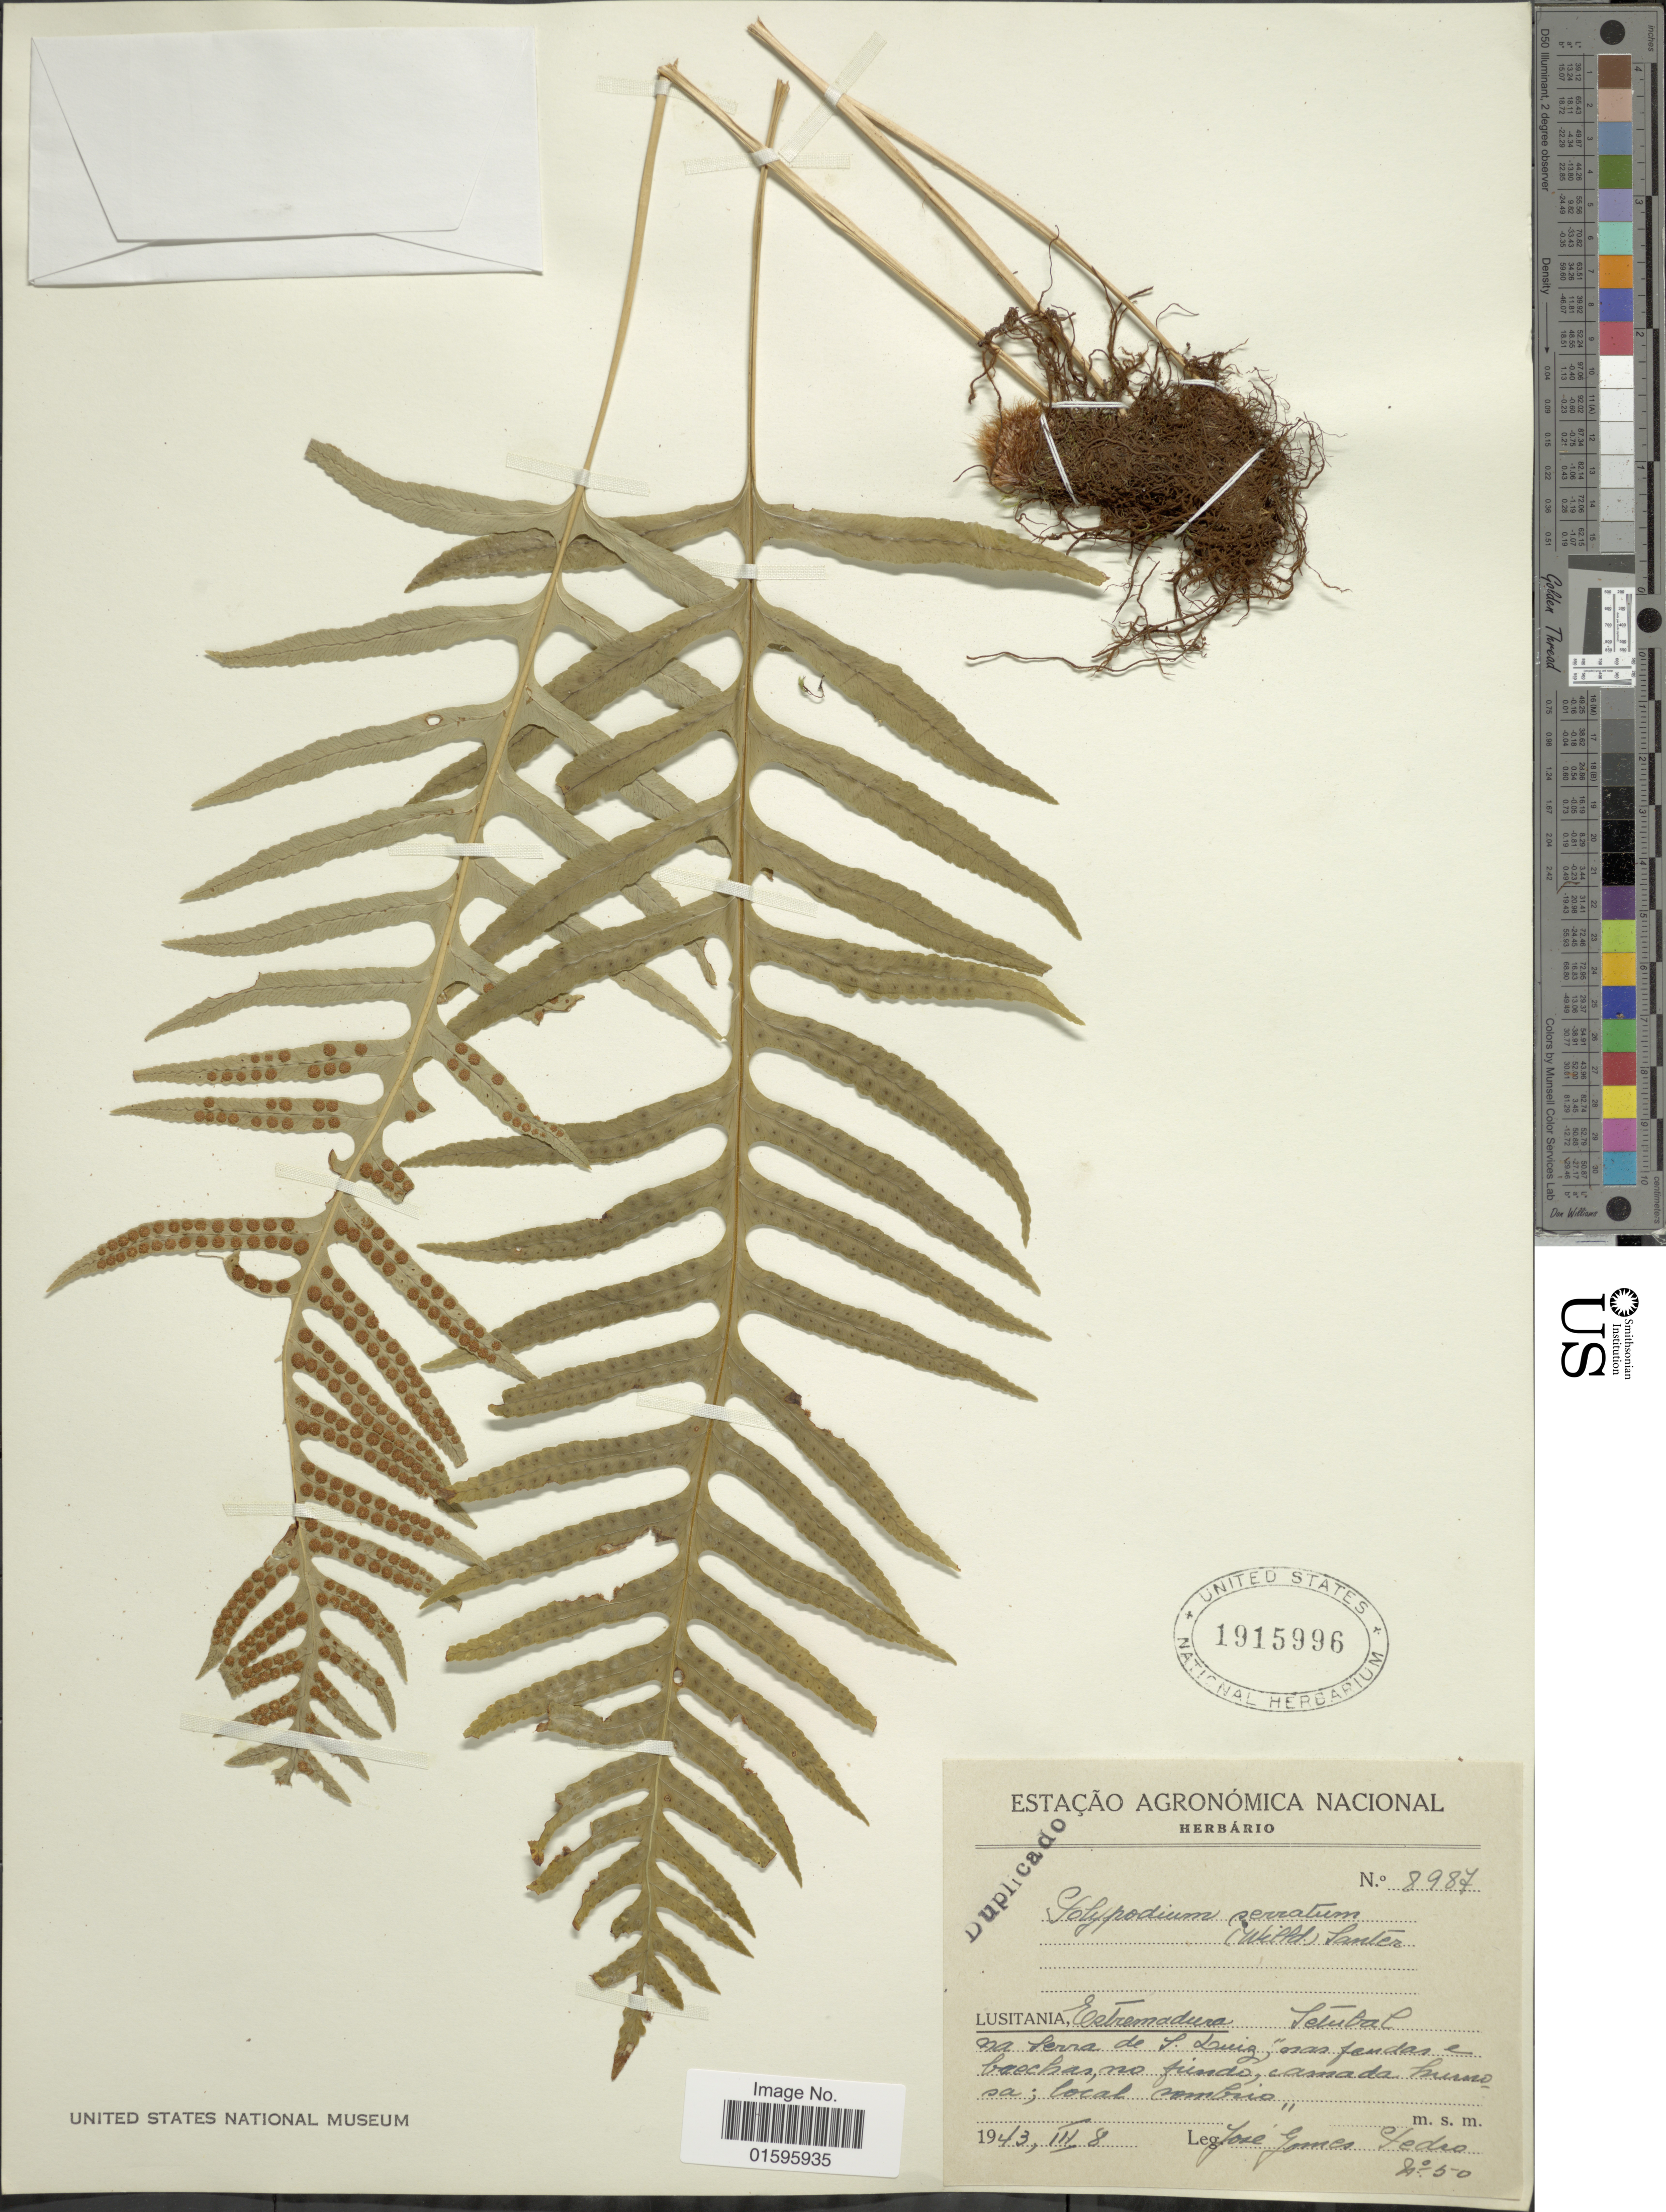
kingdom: Plantae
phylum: Tracheophyta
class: Polypodiopsida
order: Polypodiales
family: Polypodiaceae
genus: Polypodium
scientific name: Polypodium interjectum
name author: Shivas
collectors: J. Pedro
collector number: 50/8987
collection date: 1943-03-08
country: Portugal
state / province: Setubal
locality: Lusitania, Eestremadura, Setubal, [illegible text]a ferra de S. Luiz, Cocal Combrio[interpreted]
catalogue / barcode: US 1915996